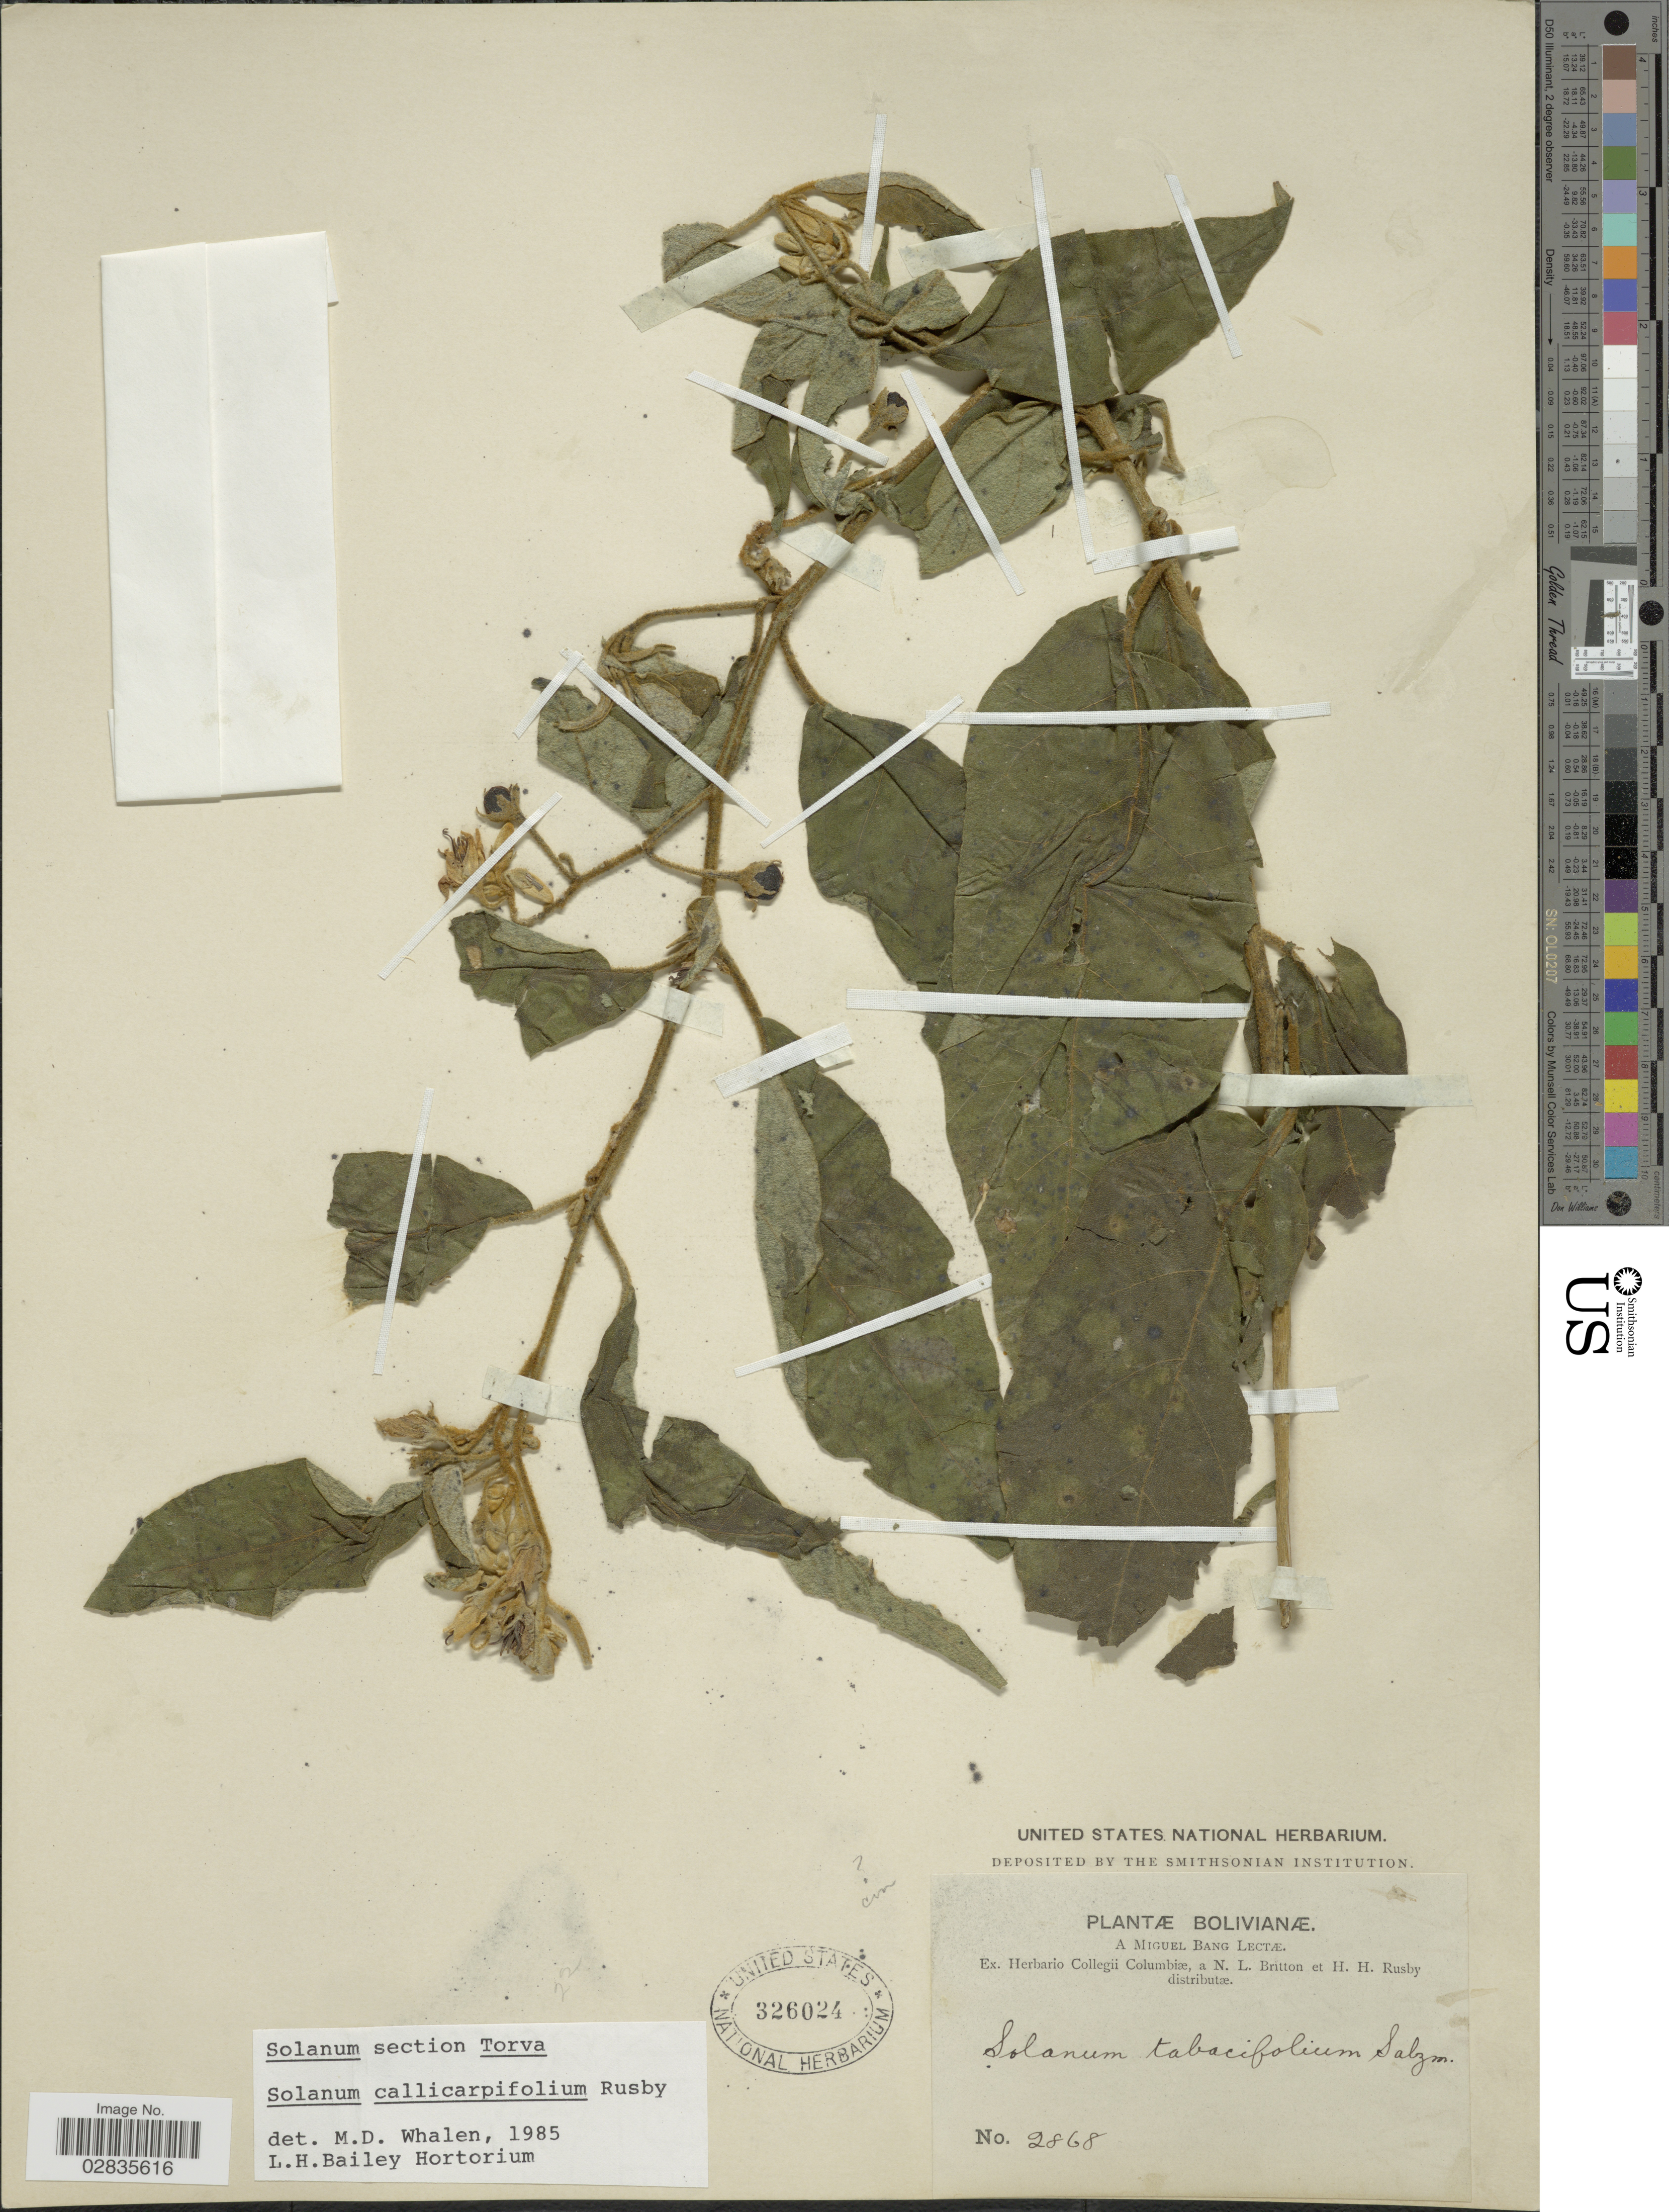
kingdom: Plantae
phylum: Tracheophyta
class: Magnoliopsida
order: Solanales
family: Solanaceae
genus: Solanum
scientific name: Solanum callicarpifolium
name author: Kunth & Bouché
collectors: M. Bang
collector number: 2868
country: Bolivia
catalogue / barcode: US 326024